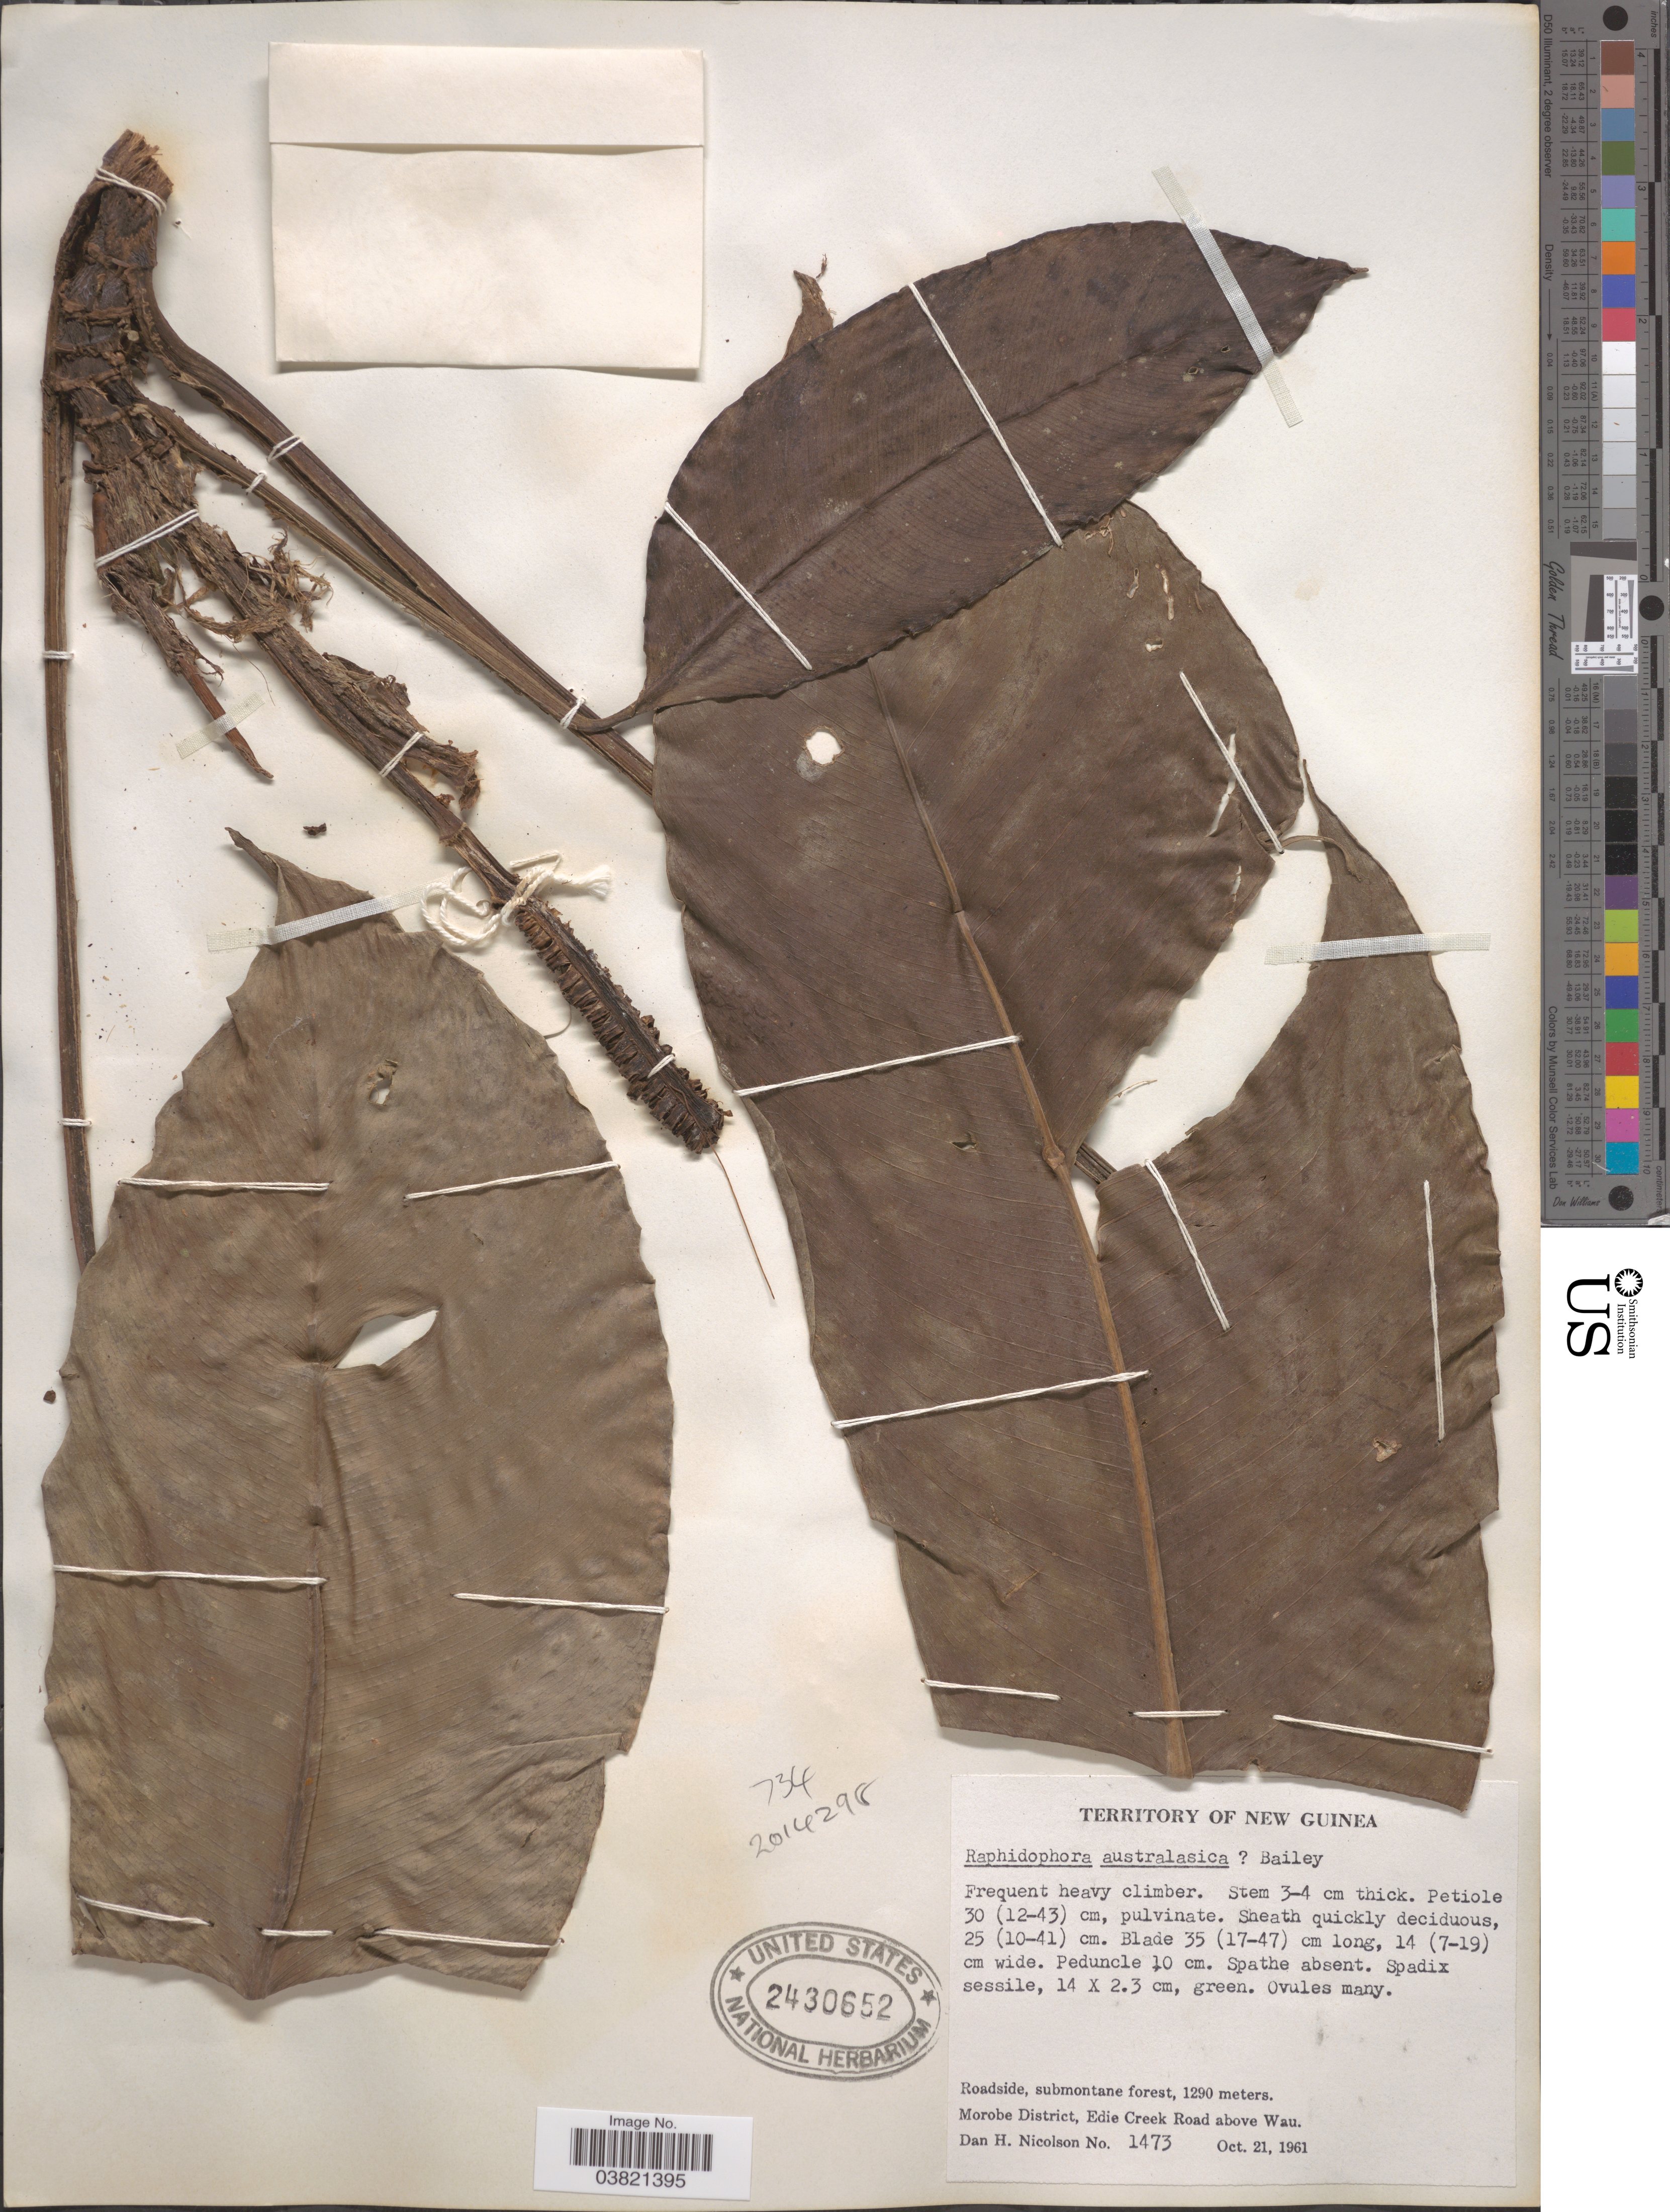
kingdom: Plantae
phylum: Tracheophyta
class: Liliopsida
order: Alismatales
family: Araceae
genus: Rhaphidophora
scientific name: Rhaphidophora australasica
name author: F.M. Bailey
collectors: D. H. Nicolson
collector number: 1473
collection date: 1961-10-21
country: Papua New Guinea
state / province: Morobe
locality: Territory of New Guinea. Morobe District, Edie Creek Road above Wau.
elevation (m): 1290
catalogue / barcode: US 2430652